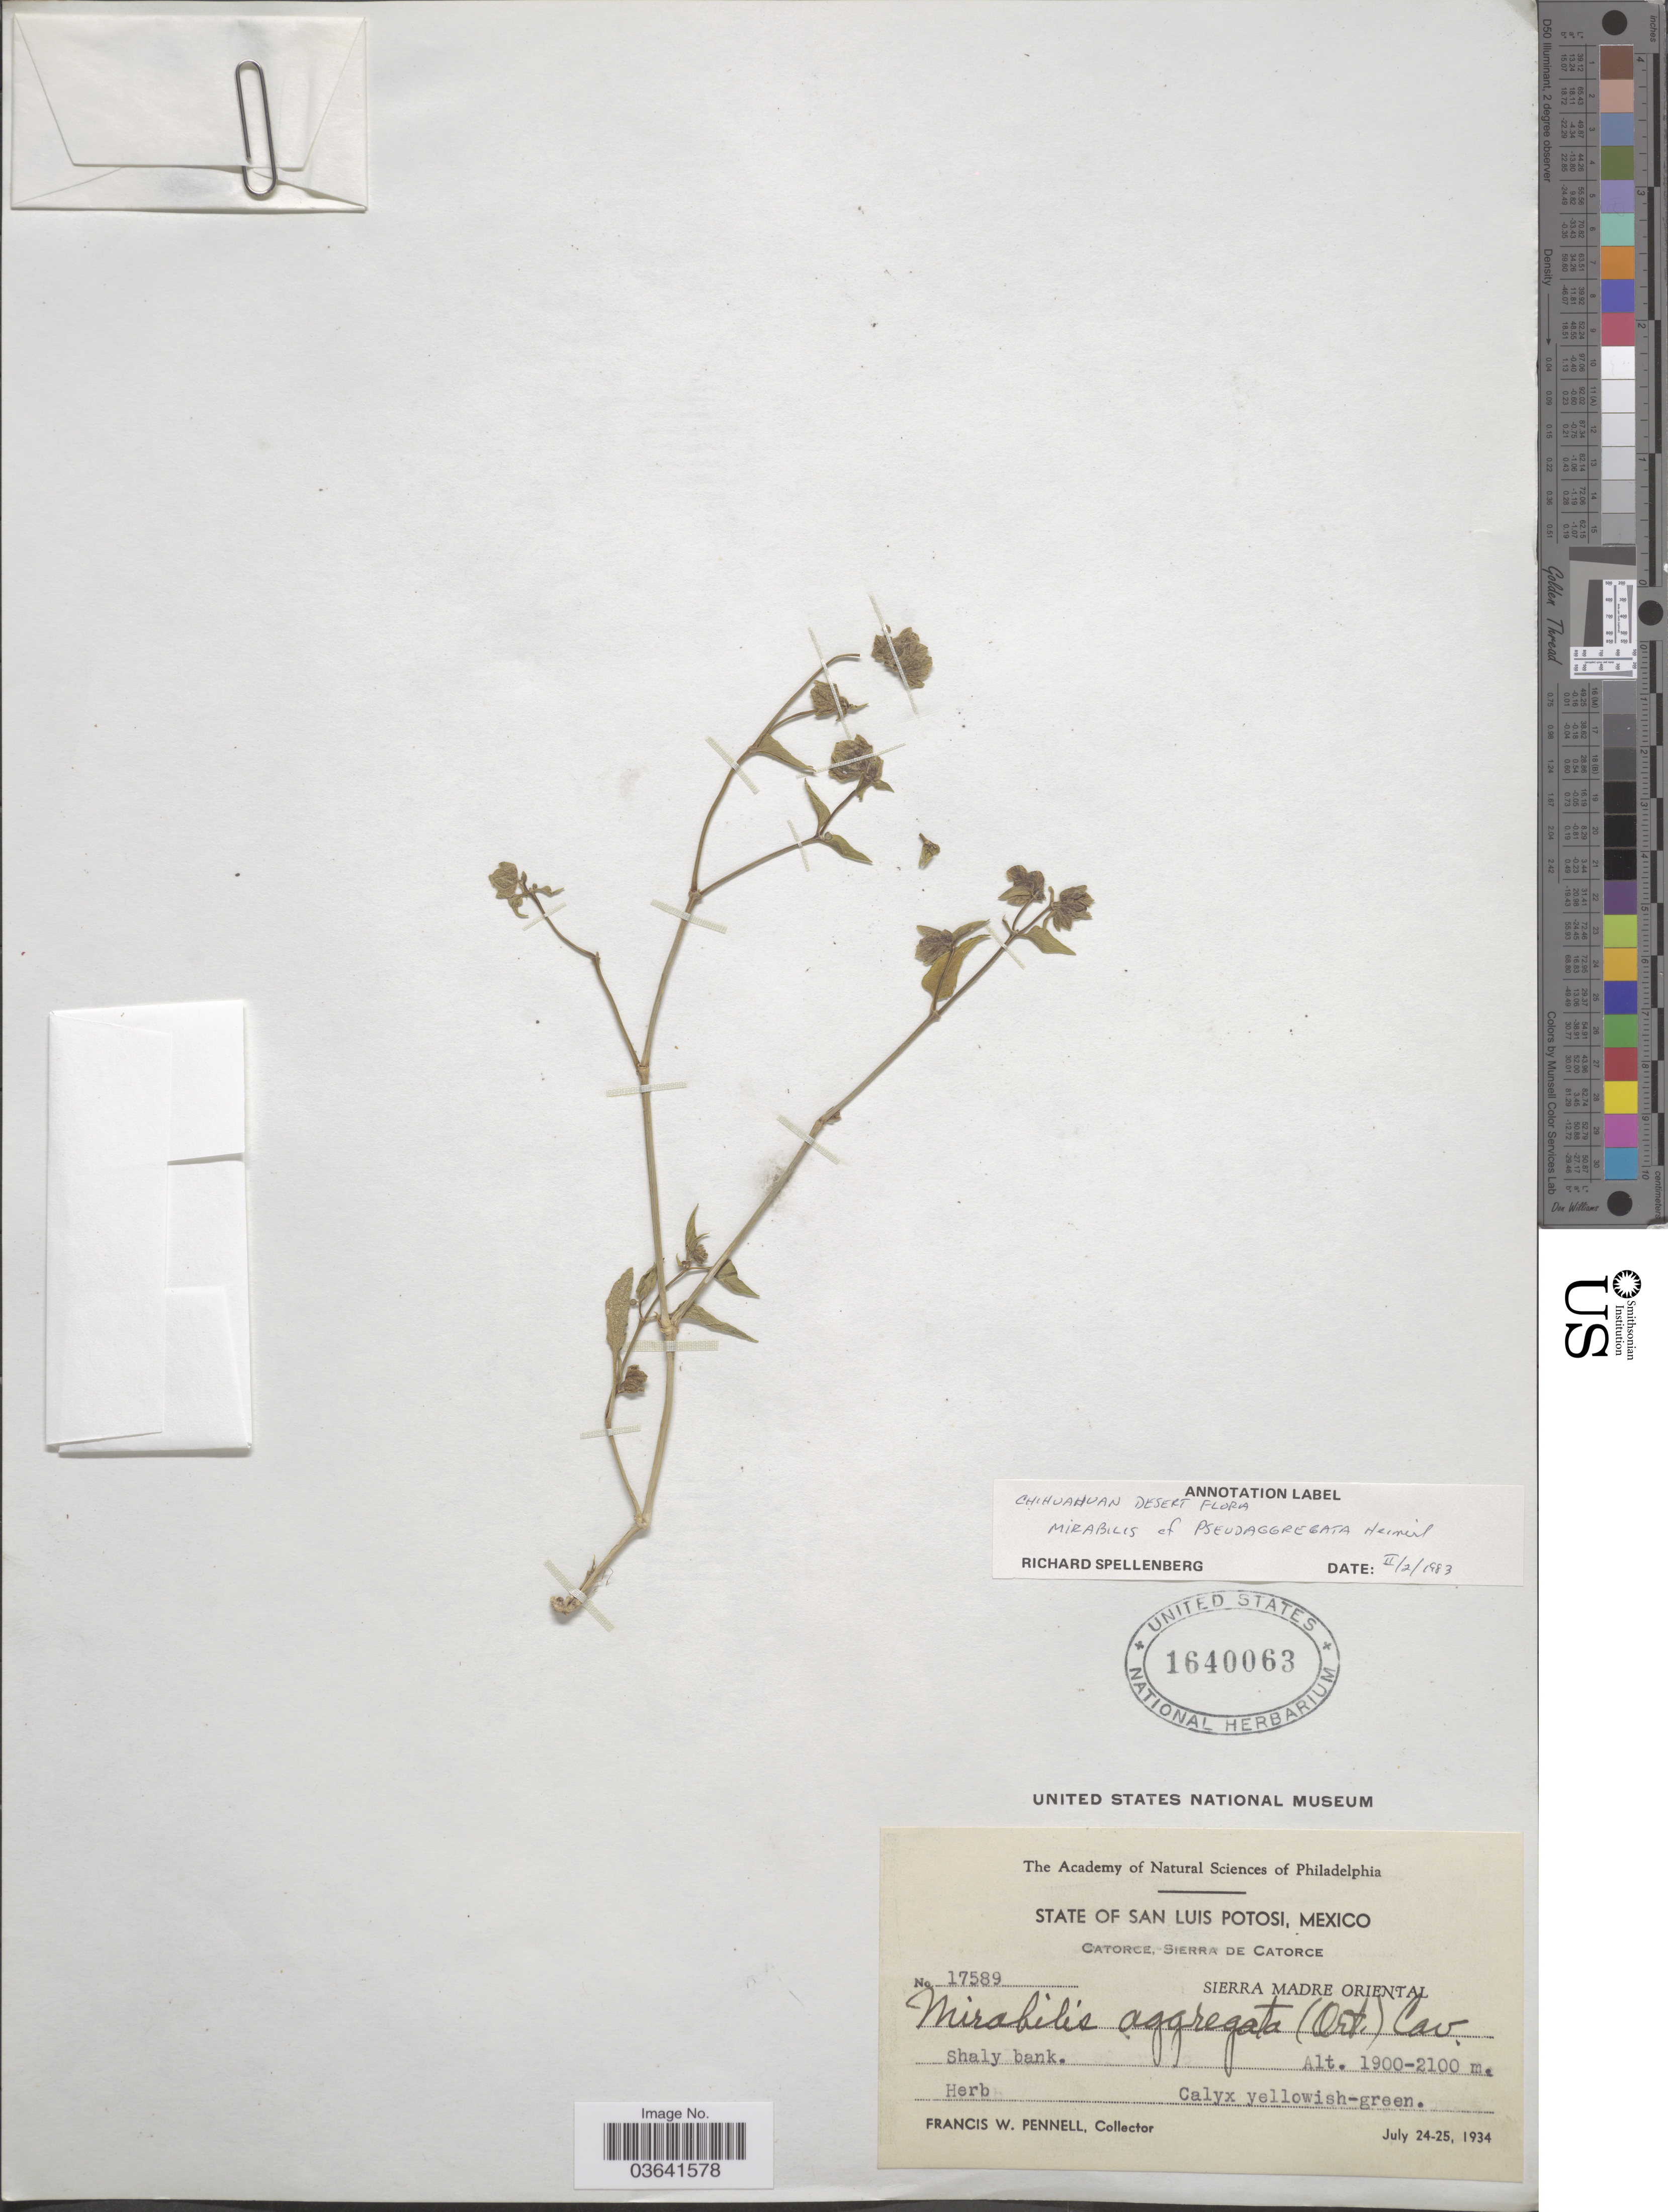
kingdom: Plantae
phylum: Tracheophyta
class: Magnoliopsida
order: Caryophyllales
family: Nyctaginaceae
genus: Mirabilis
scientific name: Mirabilis pseudaggregata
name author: Heimerl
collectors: F. W. Pennell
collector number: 17589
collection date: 1934-07-24/1934-07-25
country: Mexico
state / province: San Luis Potosí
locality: Catorce, Sierra de Catorce. Sierra Madre Oriental.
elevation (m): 1900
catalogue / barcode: US 1640063